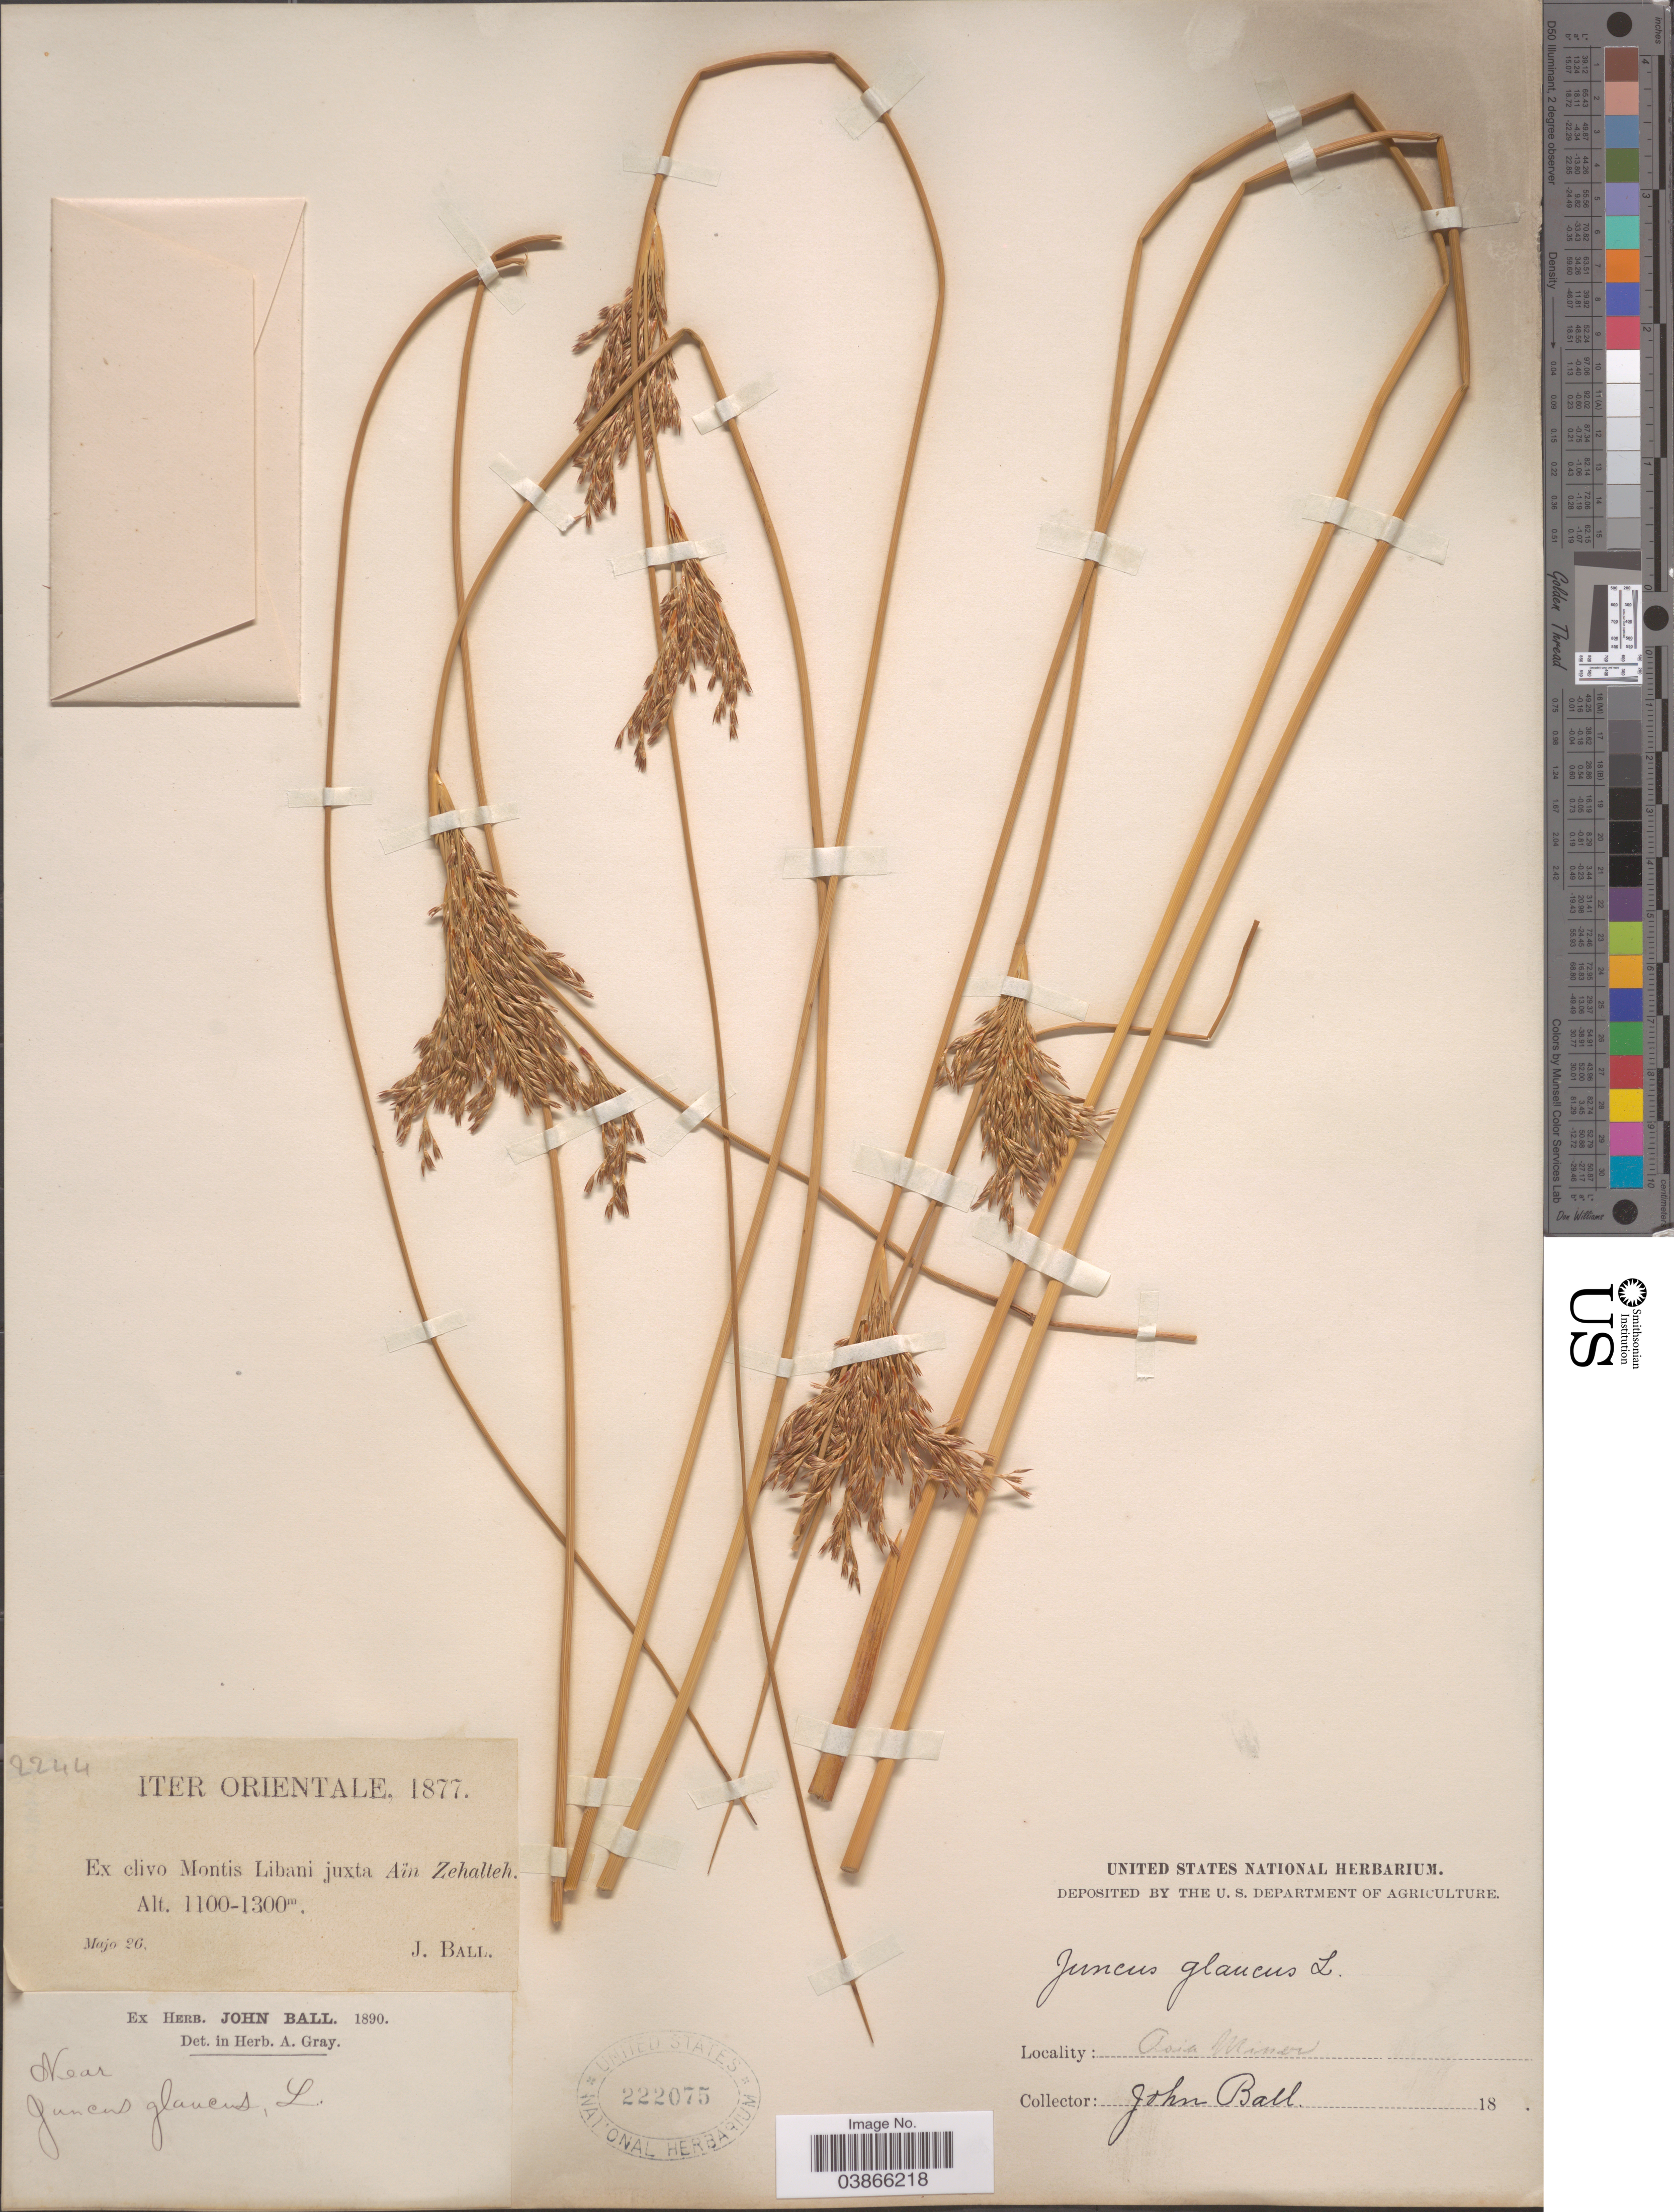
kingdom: Plantae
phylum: Tracheophyta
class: Liliopsida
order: Poales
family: Juncaceae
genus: Juncus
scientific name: Juncus glaucus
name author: Ehrh.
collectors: J. Ball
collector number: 2244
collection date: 1877-05-26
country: Turkey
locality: Iter Orientale. Ex clivo Montis Libani juxta Ain Zehalteh. Asia Minor.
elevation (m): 1100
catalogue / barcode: US 222075